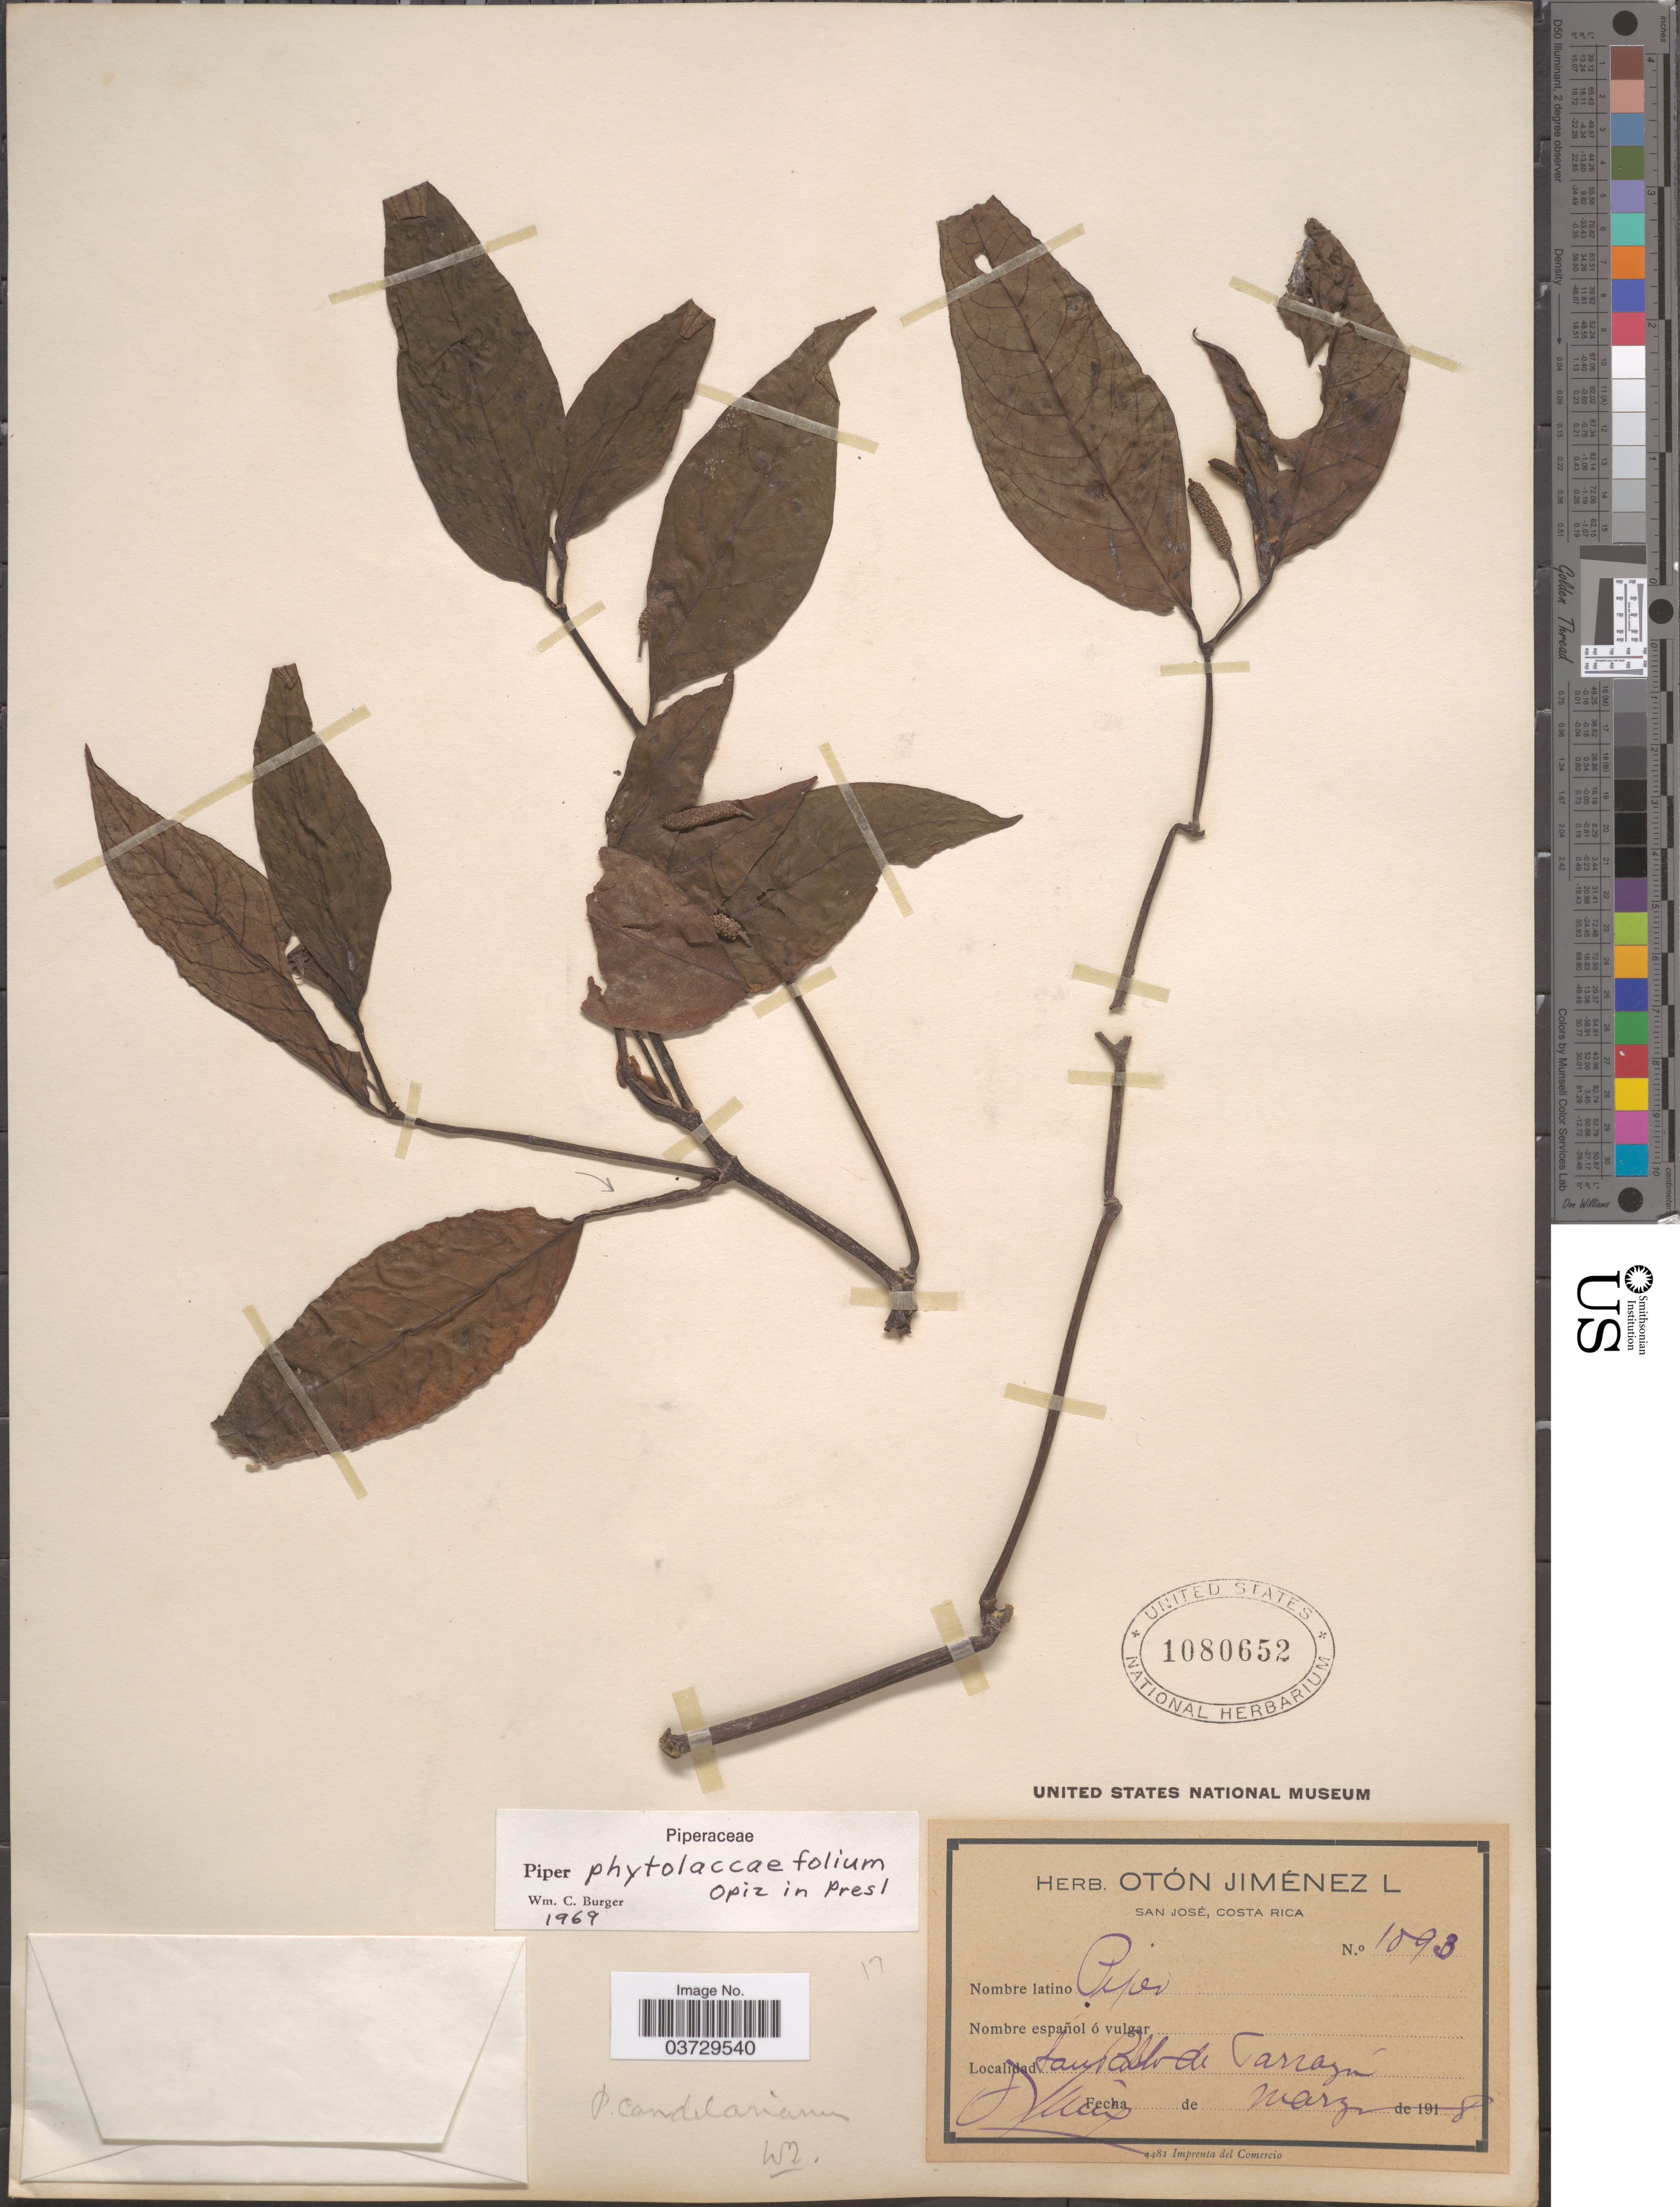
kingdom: Plantae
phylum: Tracheophyta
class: Magnoliopsida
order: Piperales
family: Piperaceae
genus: Piper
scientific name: Piper phytolaccifolium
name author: Opiz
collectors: O. Jiménez L.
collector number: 1093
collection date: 1918-03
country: Costa Rica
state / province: San José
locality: San Pablo de Tarrazú.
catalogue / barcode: US 1080652